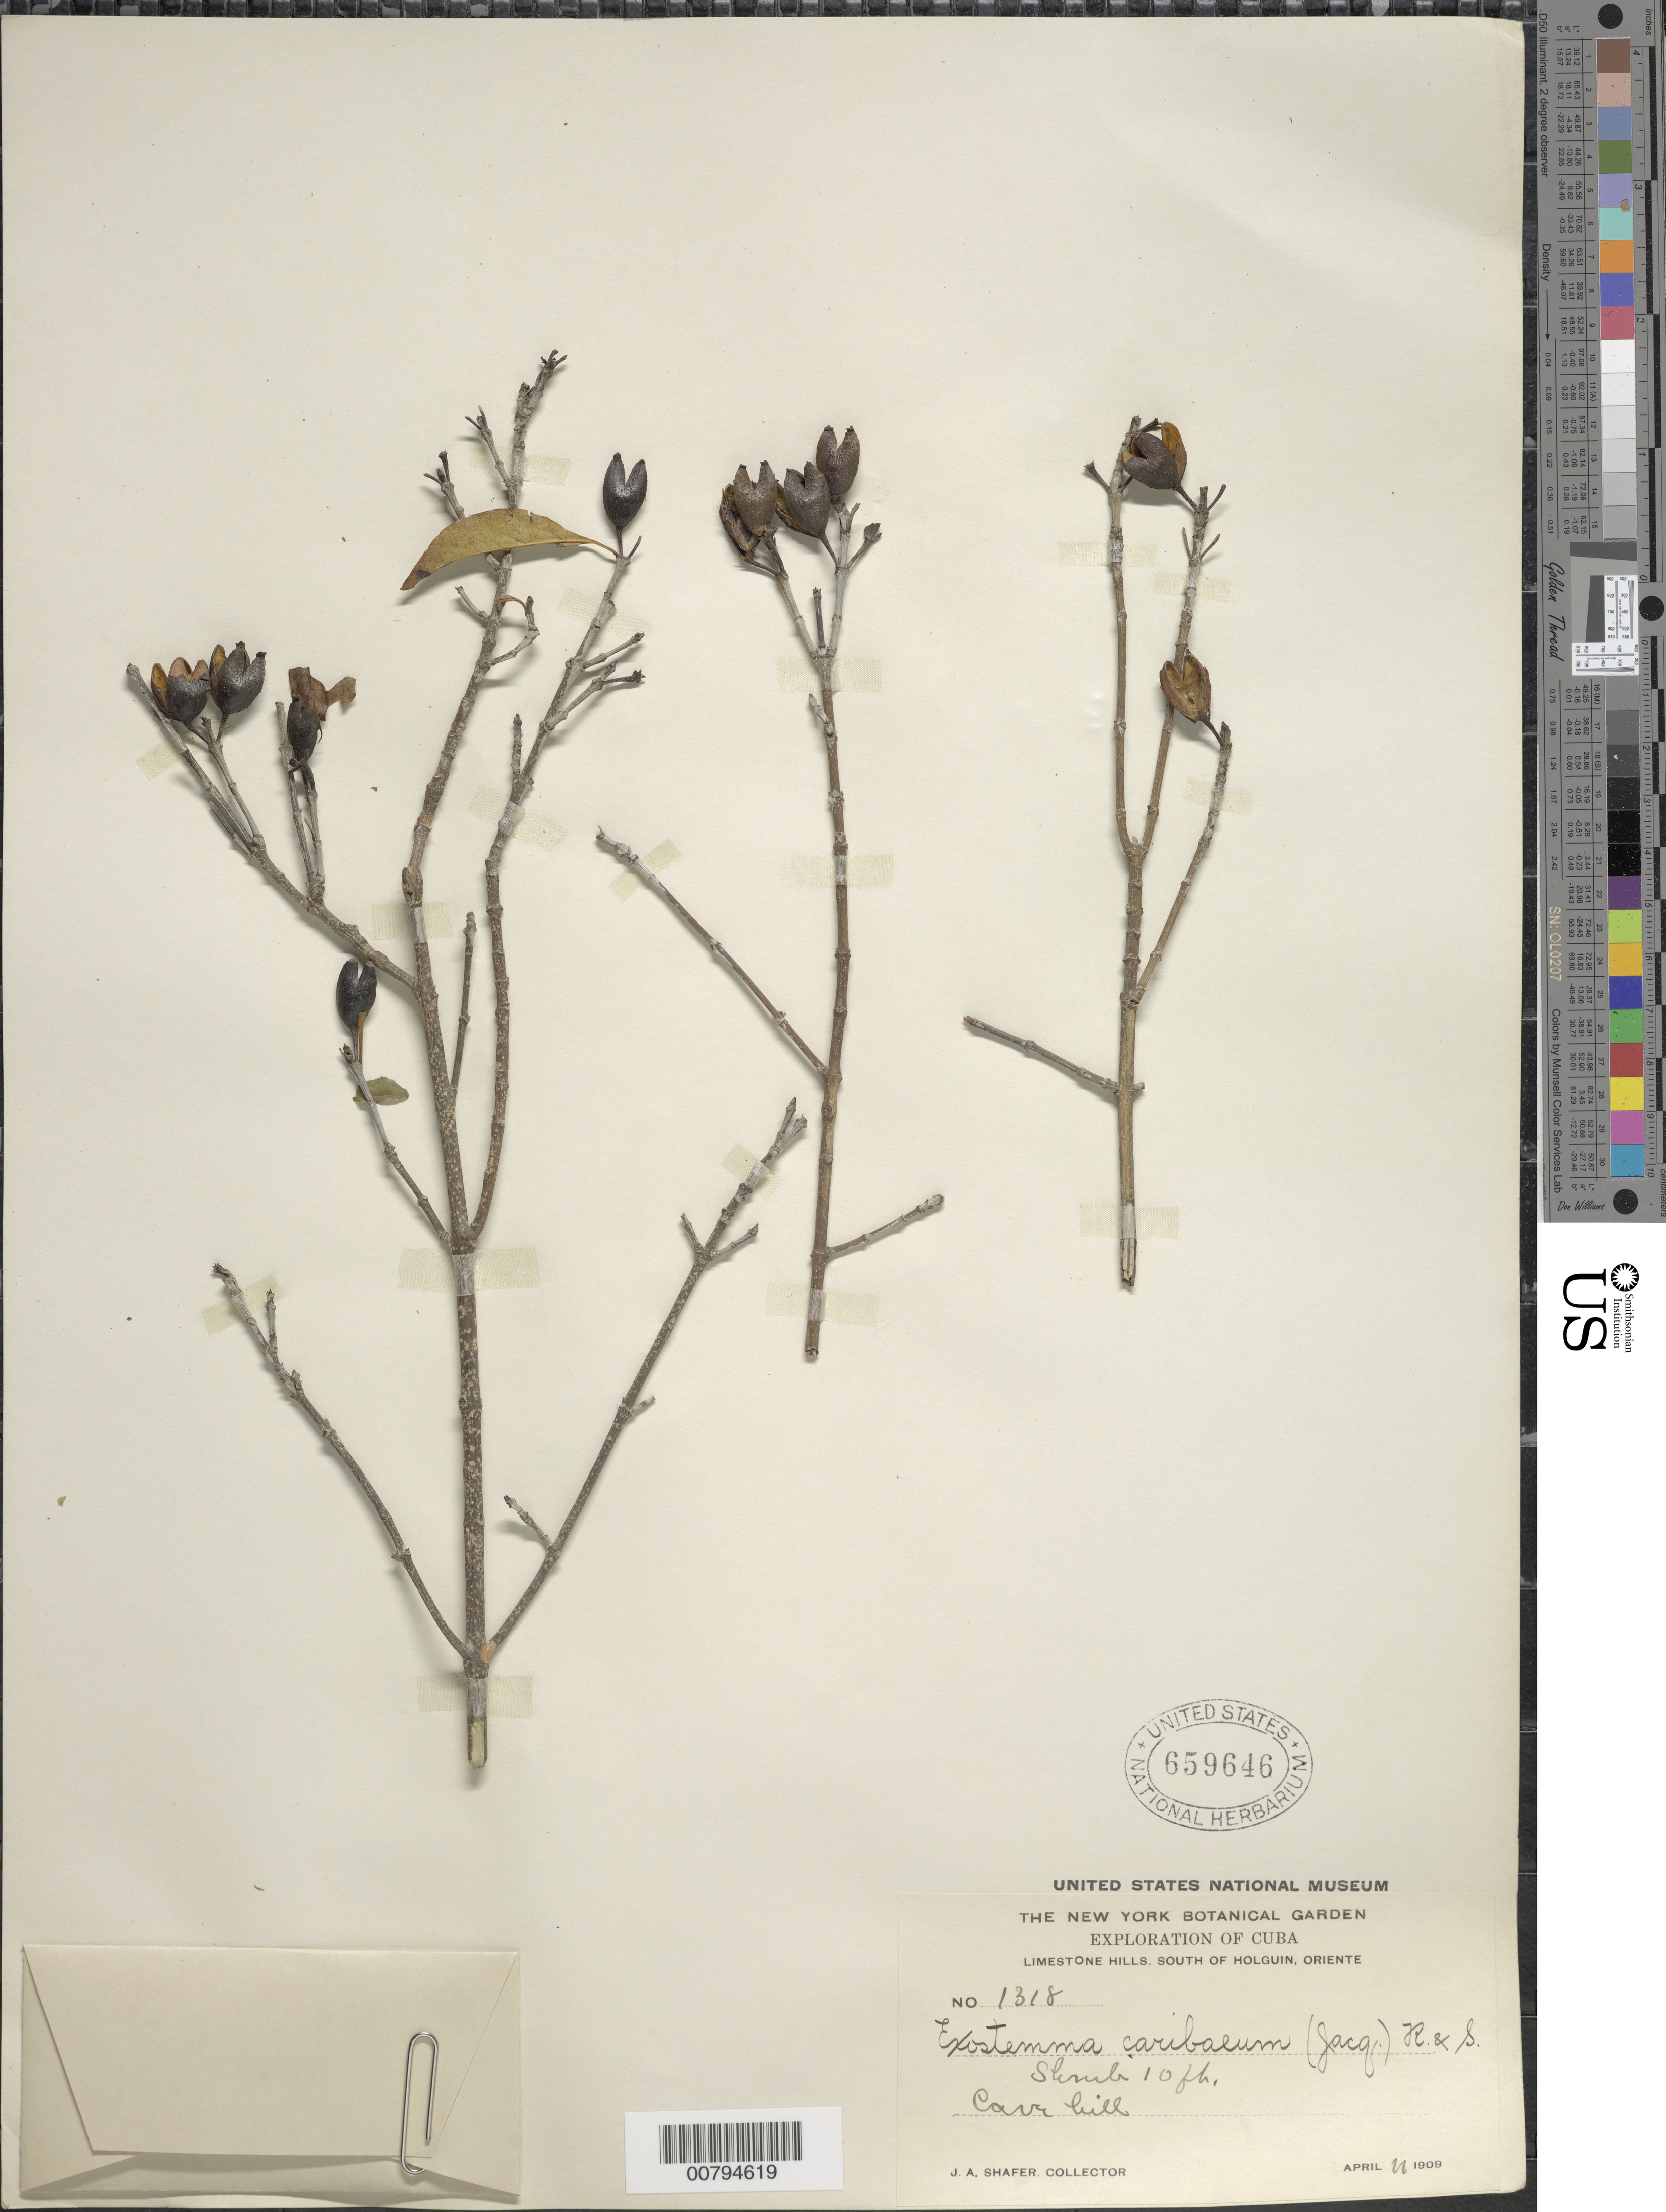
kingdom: Plantae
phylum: Tracheophyta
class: Magnoliopsida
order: Gentianales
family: Rubiaceae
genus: Exostema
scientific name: Exostema caribaeum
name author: (Jacq.) Roem. & Schult.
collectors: J. A. Shafer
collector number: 1318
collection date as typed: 11 Apr 1909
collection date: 1909-04-11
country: Cuba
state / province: Oriente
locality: Limestone Hills, south of Holguin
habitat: Limestone cave hill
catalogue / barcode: US 659646